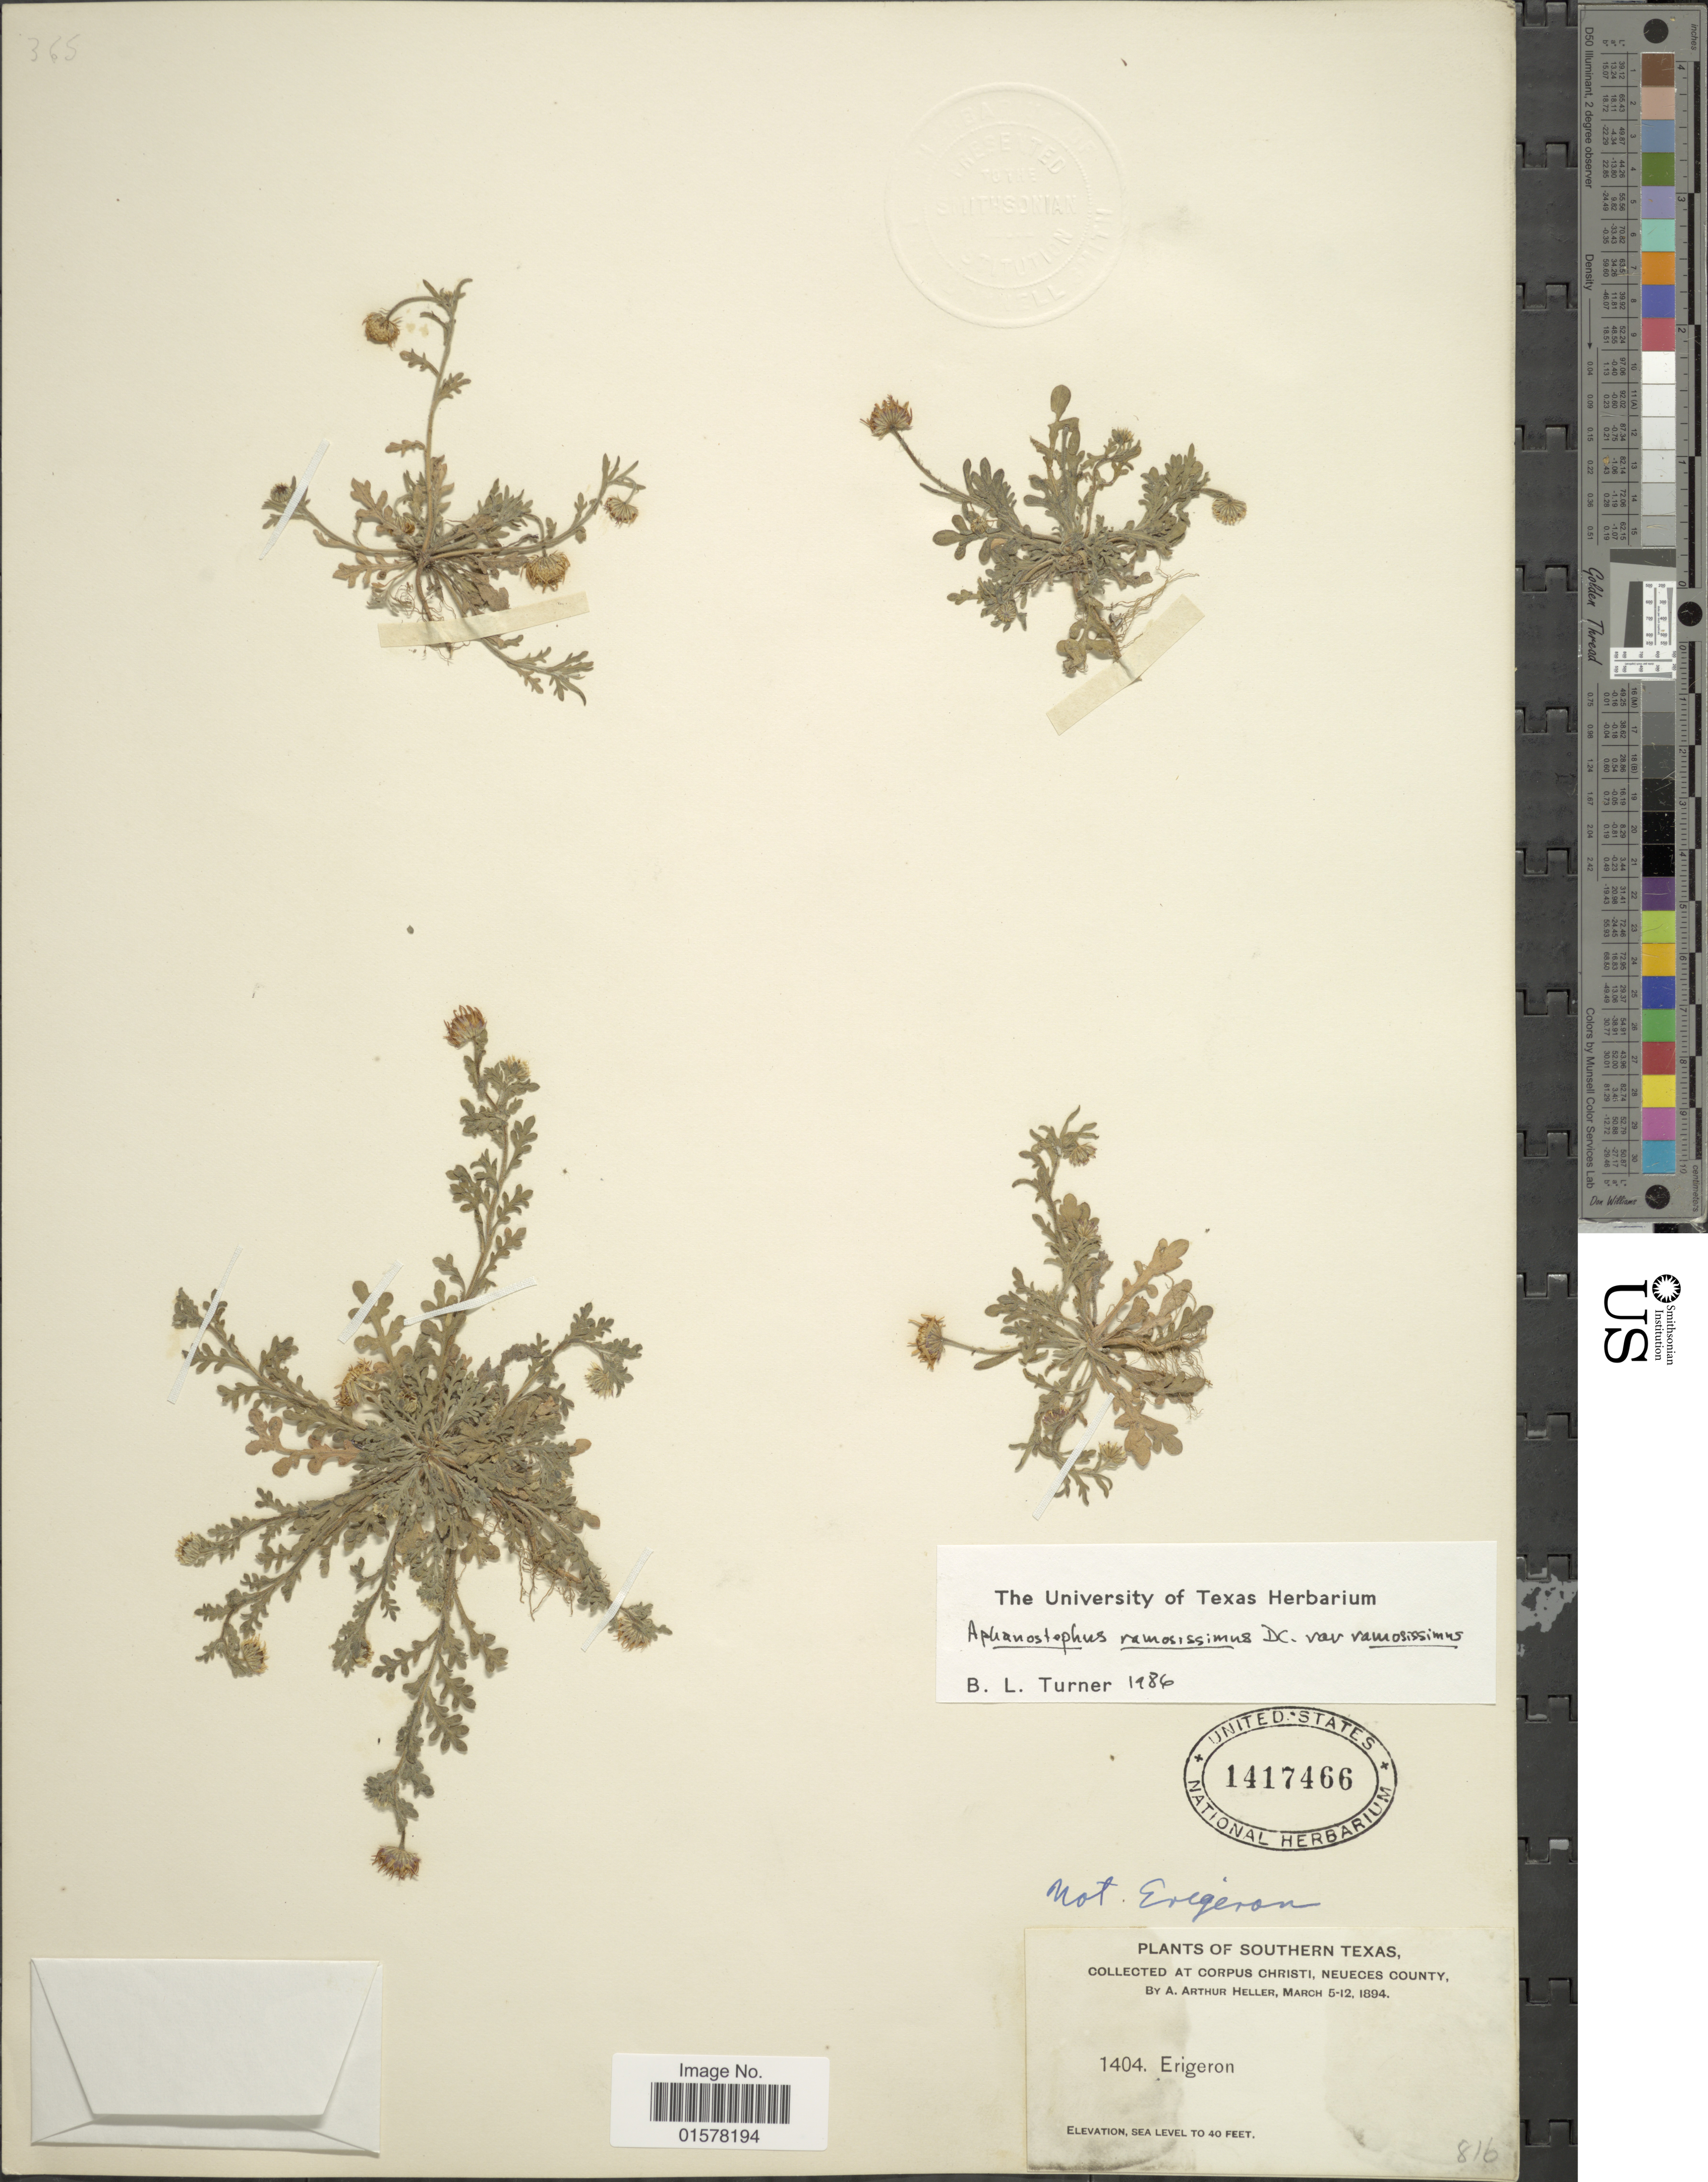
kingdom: Plantae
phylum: Tracheophyta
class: Magnoliopsida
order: Asterales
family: Asteraceae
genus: Aphanostephus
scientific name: Aphanostephus ramosissimus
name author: DC.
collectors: A. A. Heller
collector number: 1404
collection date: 1894-03-05/1894-03-12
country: United States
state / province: Texas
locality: Southern Texas. Corpus Christi, Neueces County.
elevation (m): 12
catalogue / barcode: US 1417466